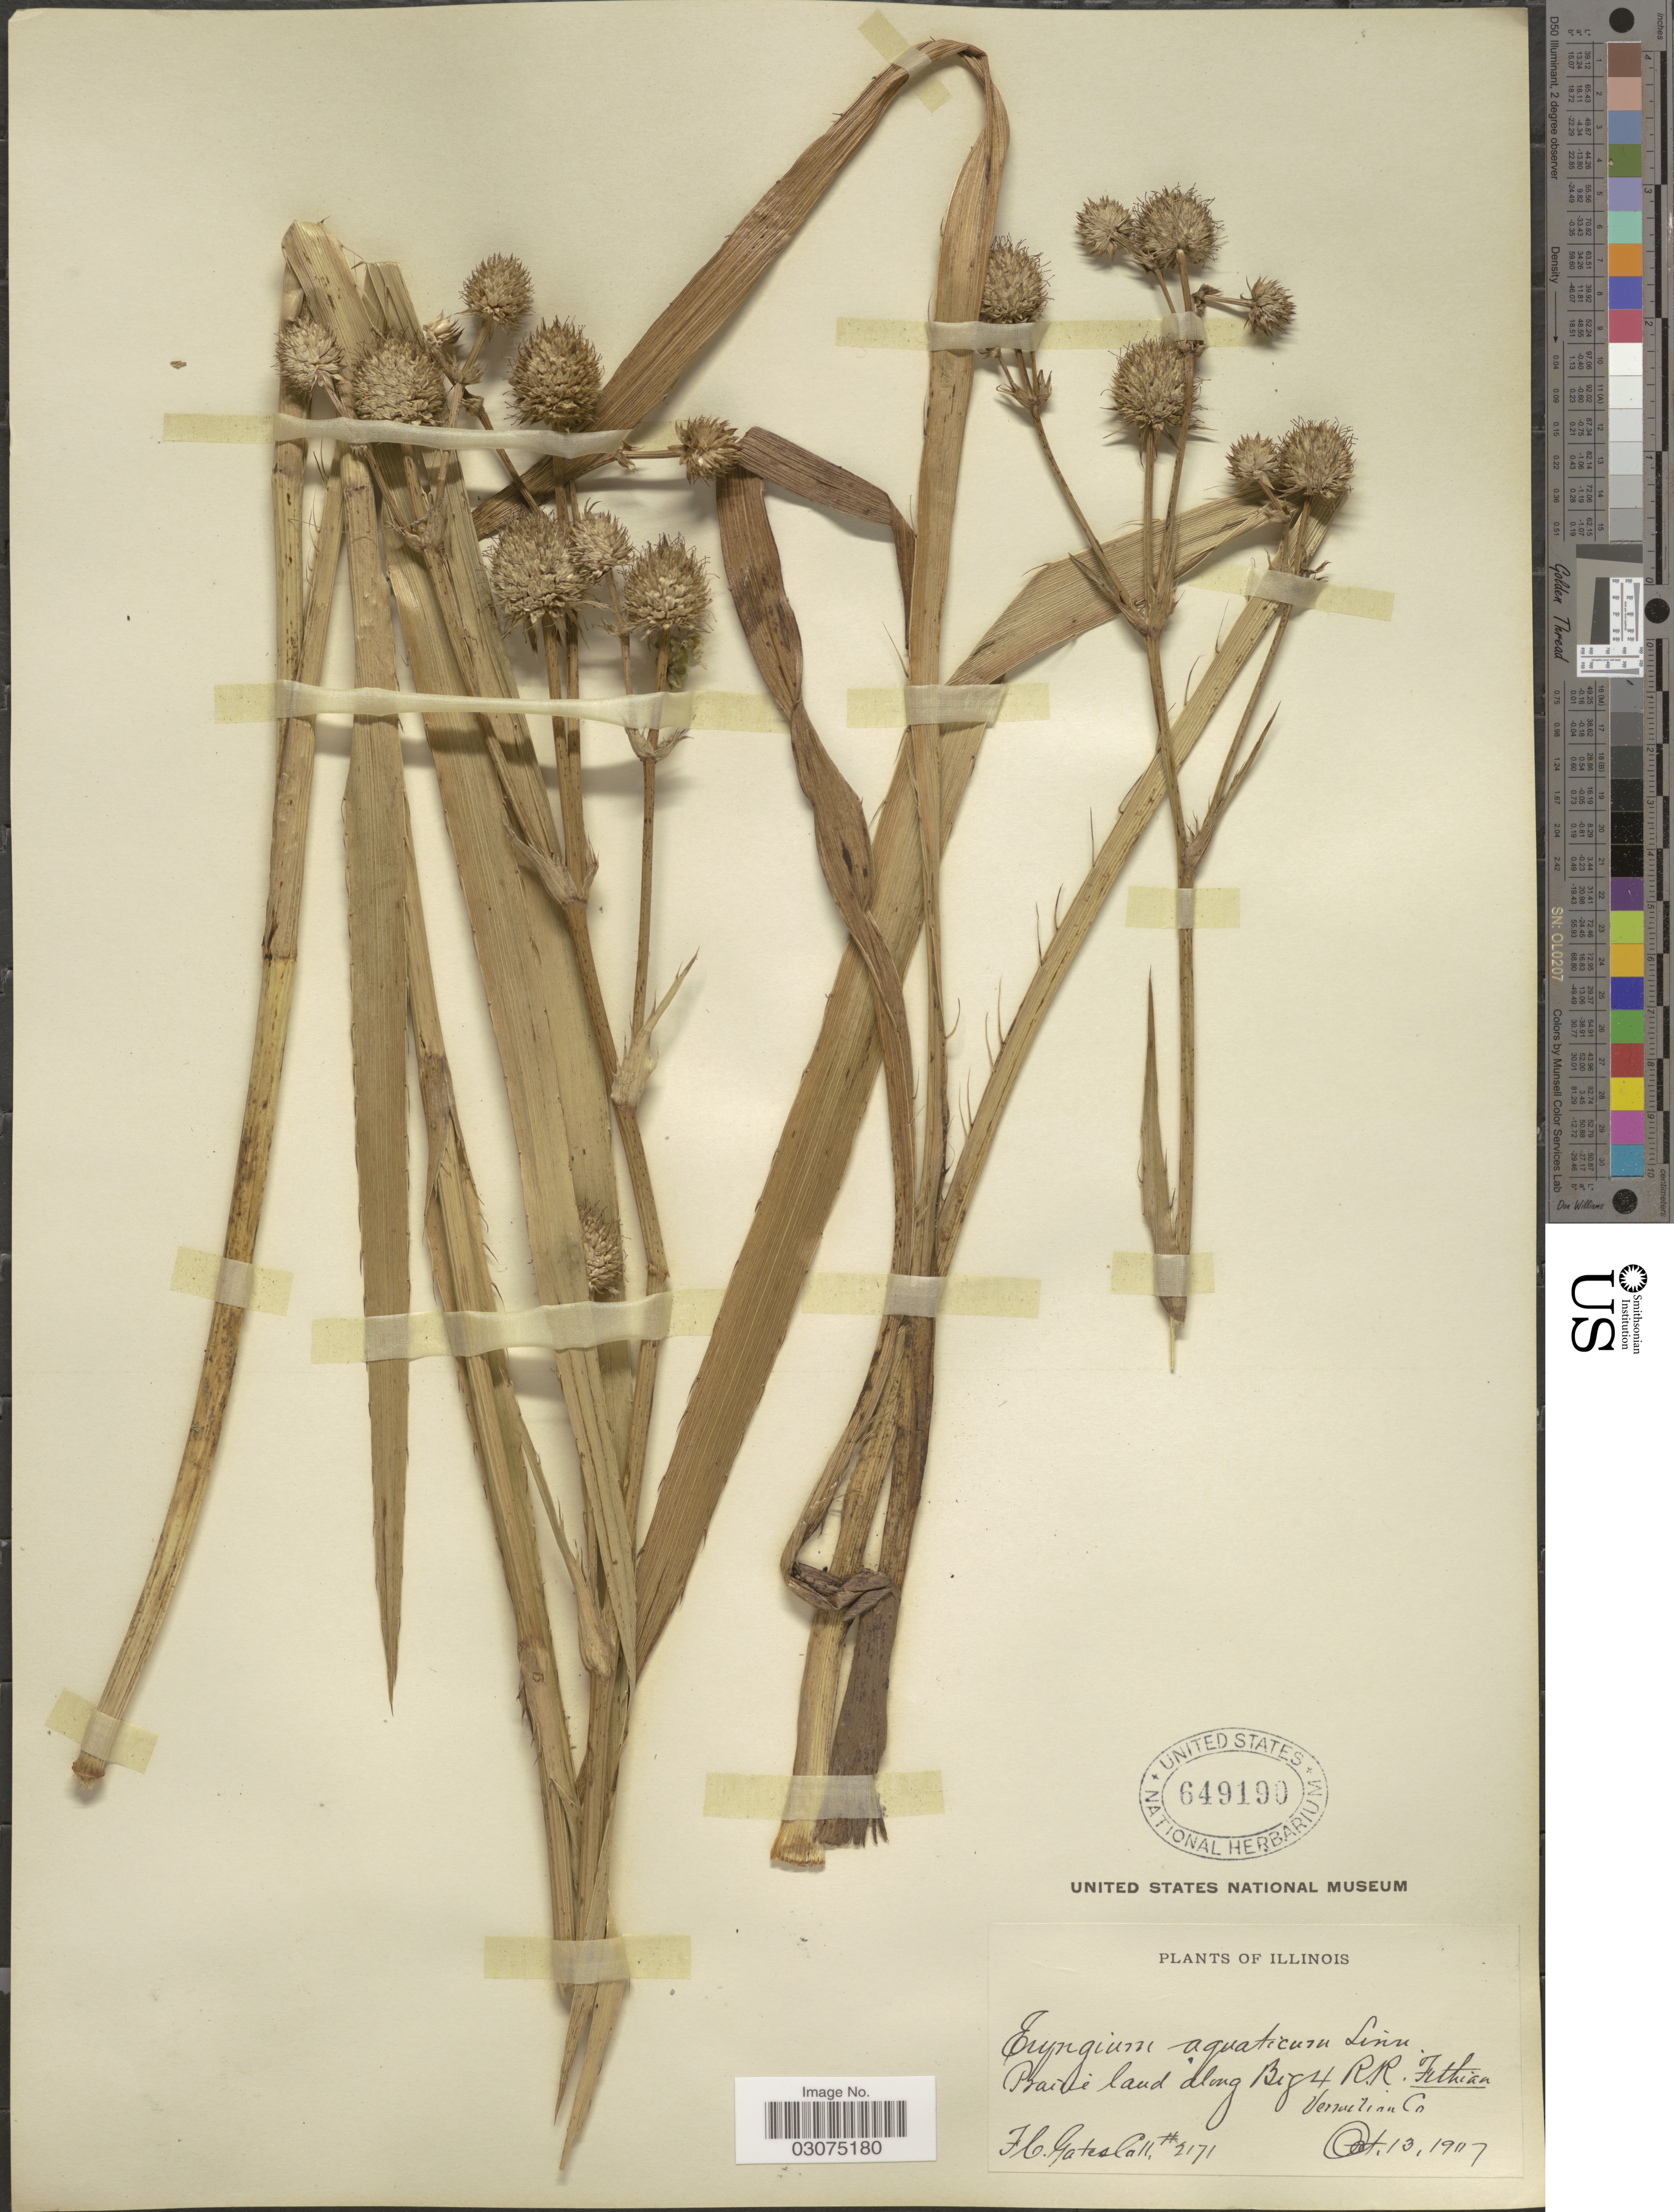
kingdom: Plantae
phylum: Tracheophyta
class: Magnoliopsida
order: Apiales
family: Apiaceae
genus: Eryngium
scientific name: Eryngium yuccifolium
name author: Michx.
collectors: F. C. Gates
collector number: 2171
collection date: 1907-10-13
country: United States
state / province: Illinois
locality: Prairie land along Big 4 R.R. Vermilion Co.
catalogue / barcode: US 649190